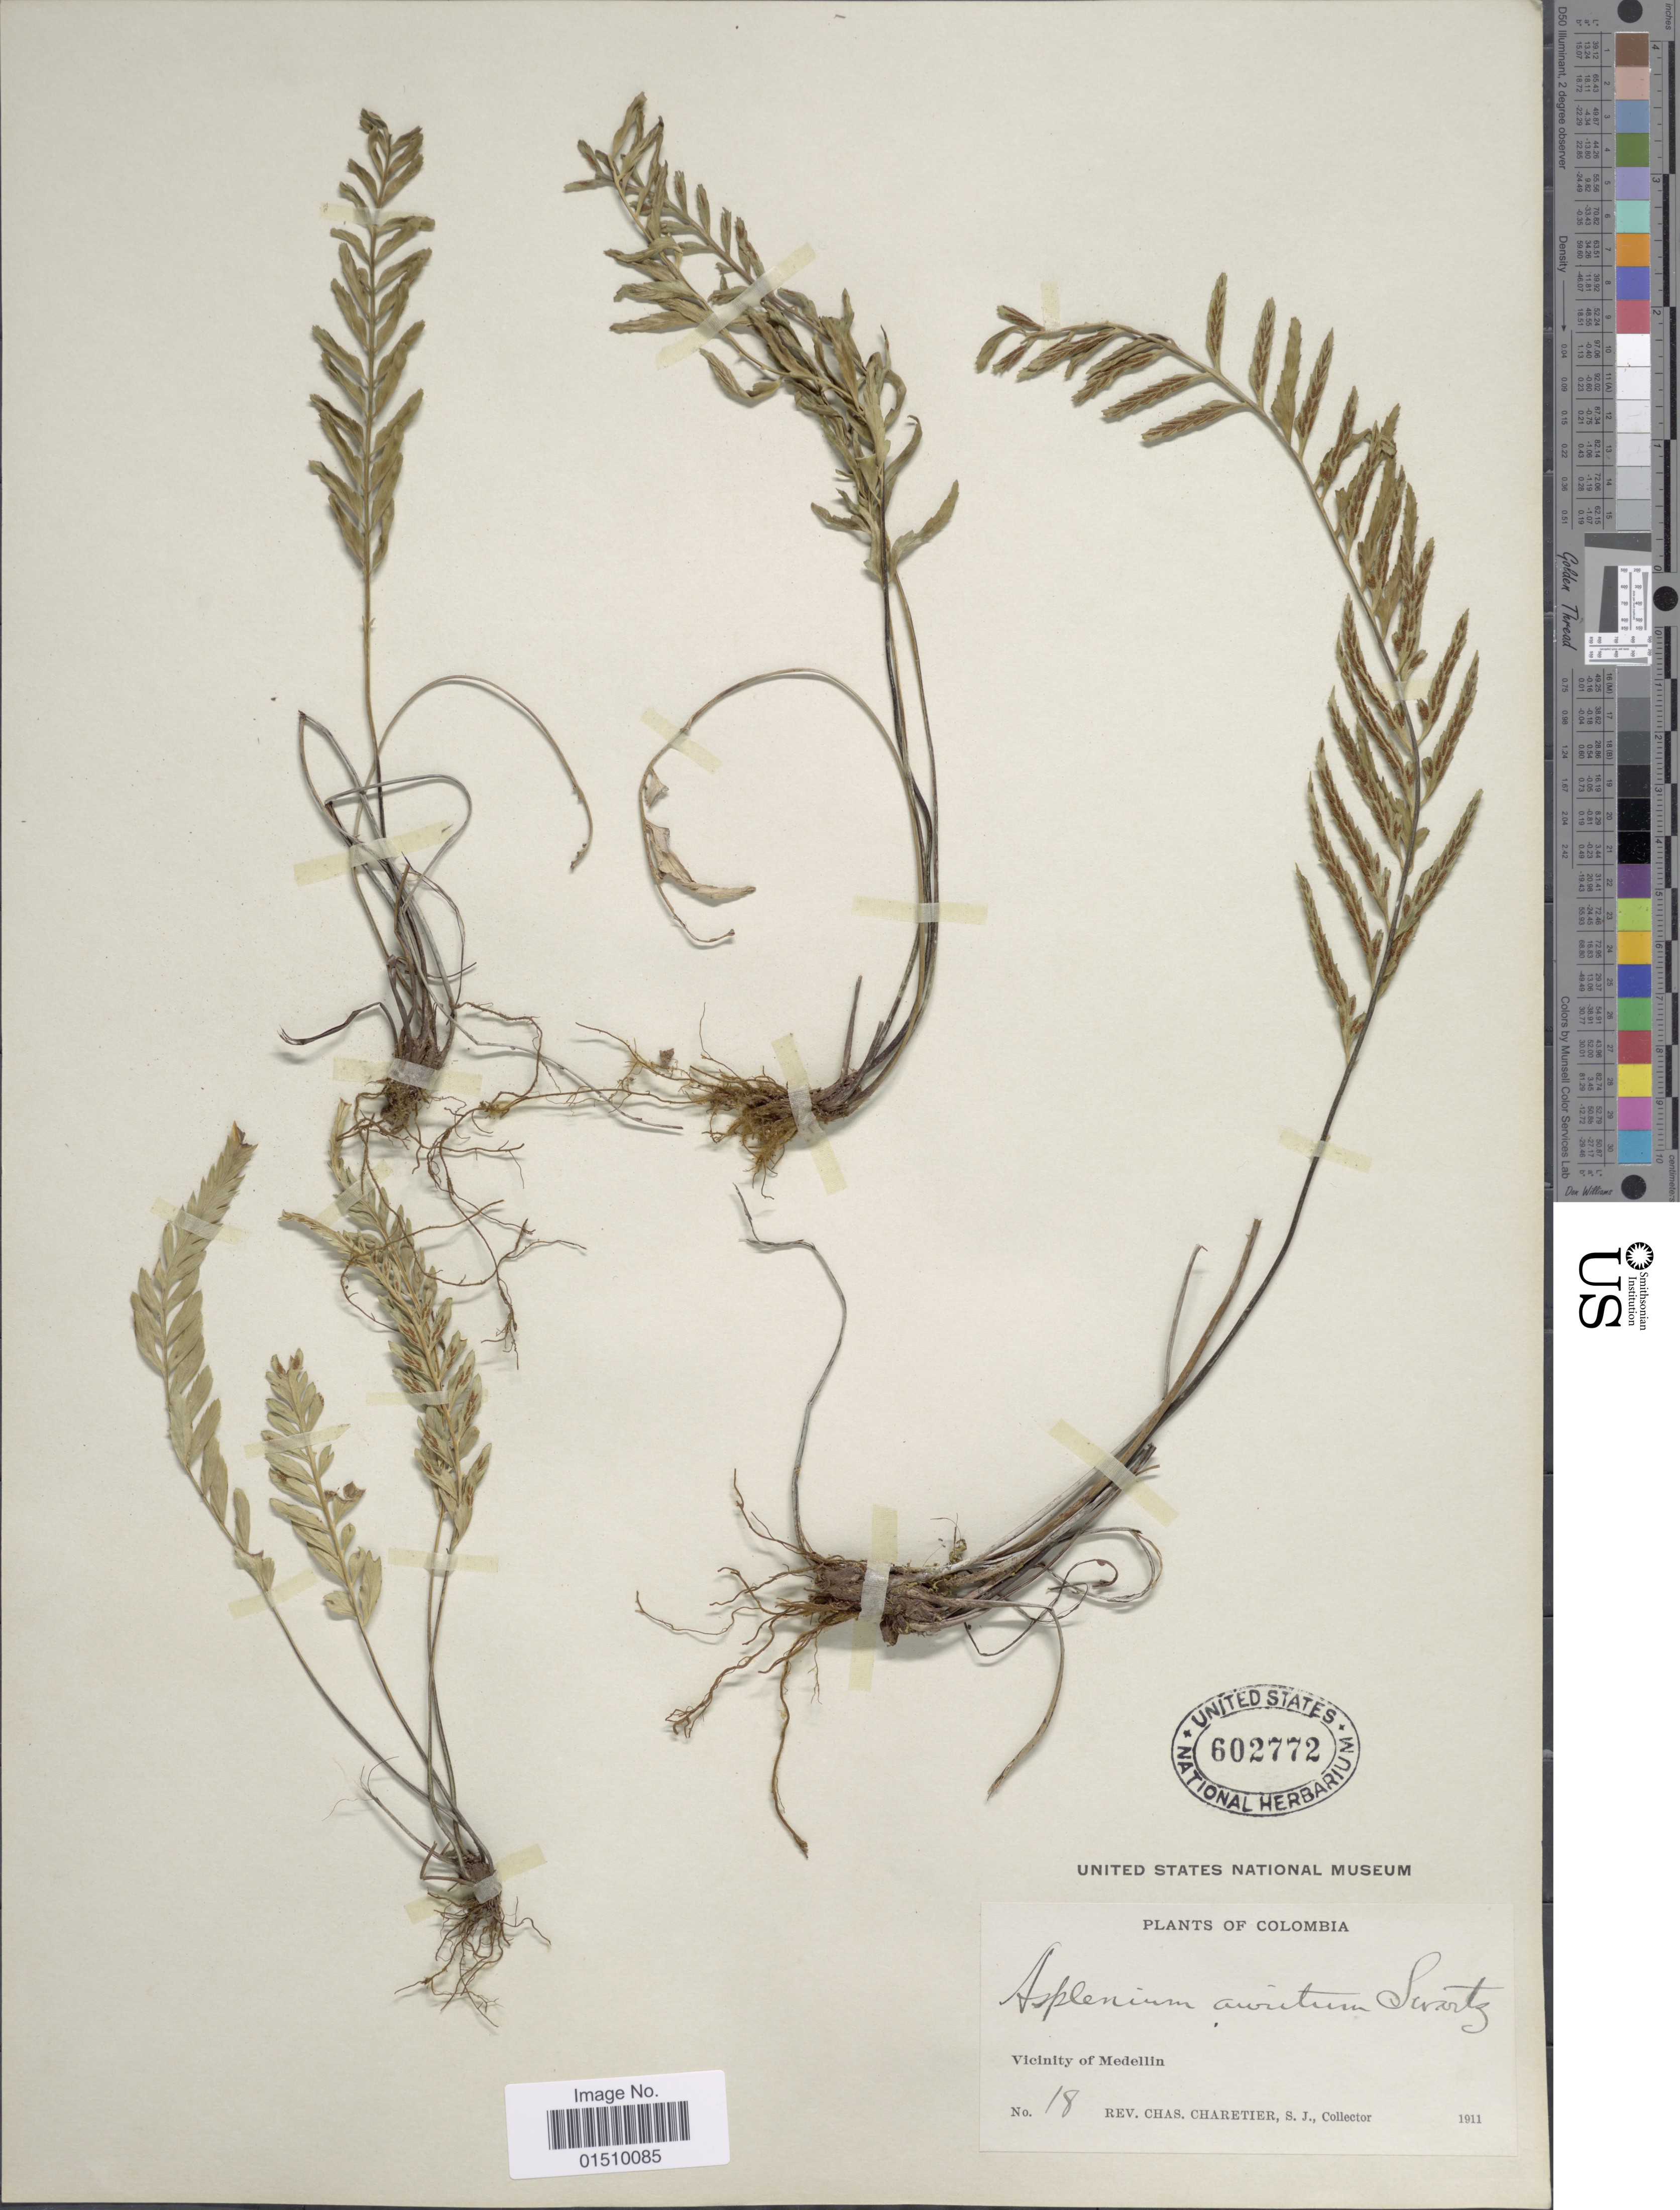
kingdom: Plantae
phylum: Tracheophyta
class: Polypodiopsida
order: Polypodiales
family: Aspleniaceae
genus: Asplenium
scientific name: Asplenium auritum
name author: Sw.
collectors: C. Charetier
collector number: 18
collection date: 1911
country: Colombia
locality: Colombia, vicinity of Medellin.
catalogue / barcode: US 602772